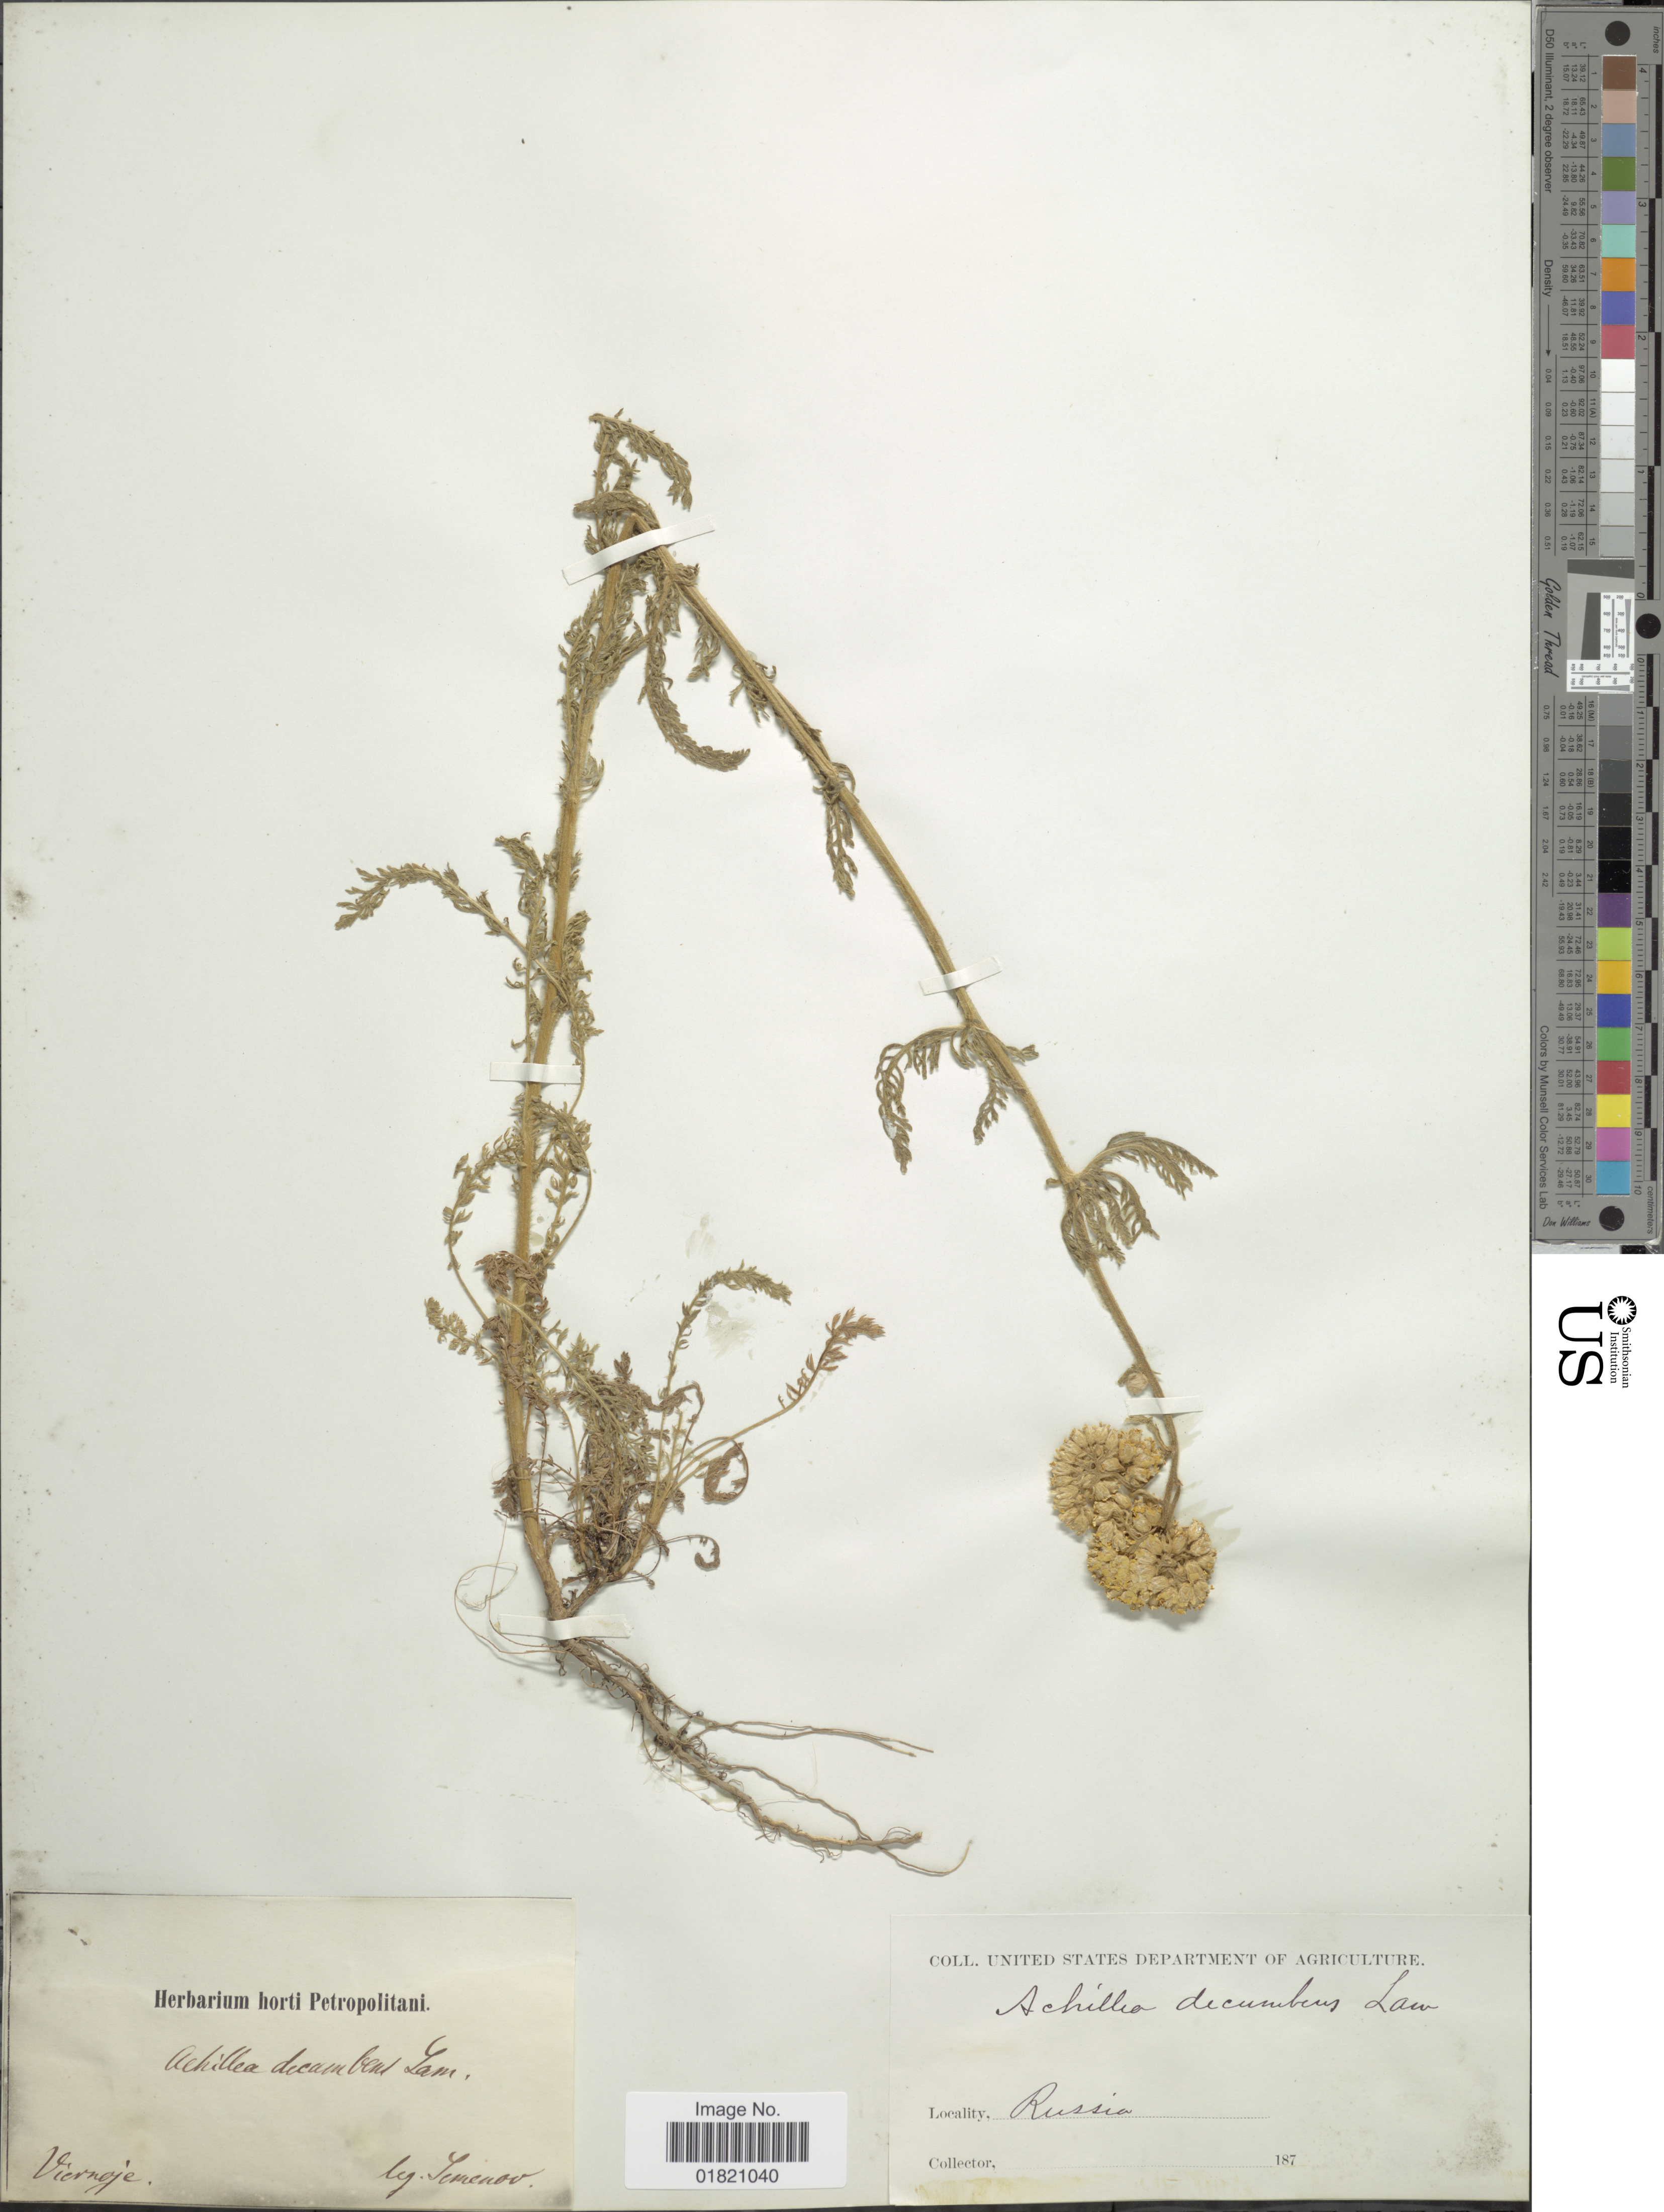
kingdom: Plantae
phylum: Tracheophyta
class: Magnoliopsida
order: Asterales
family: Asteraceae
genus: Achillea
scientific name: Achillea decumbens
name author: Lam.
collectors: -- Semenov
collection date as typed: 187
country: Russian Federation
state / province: Amur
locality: Viernoje